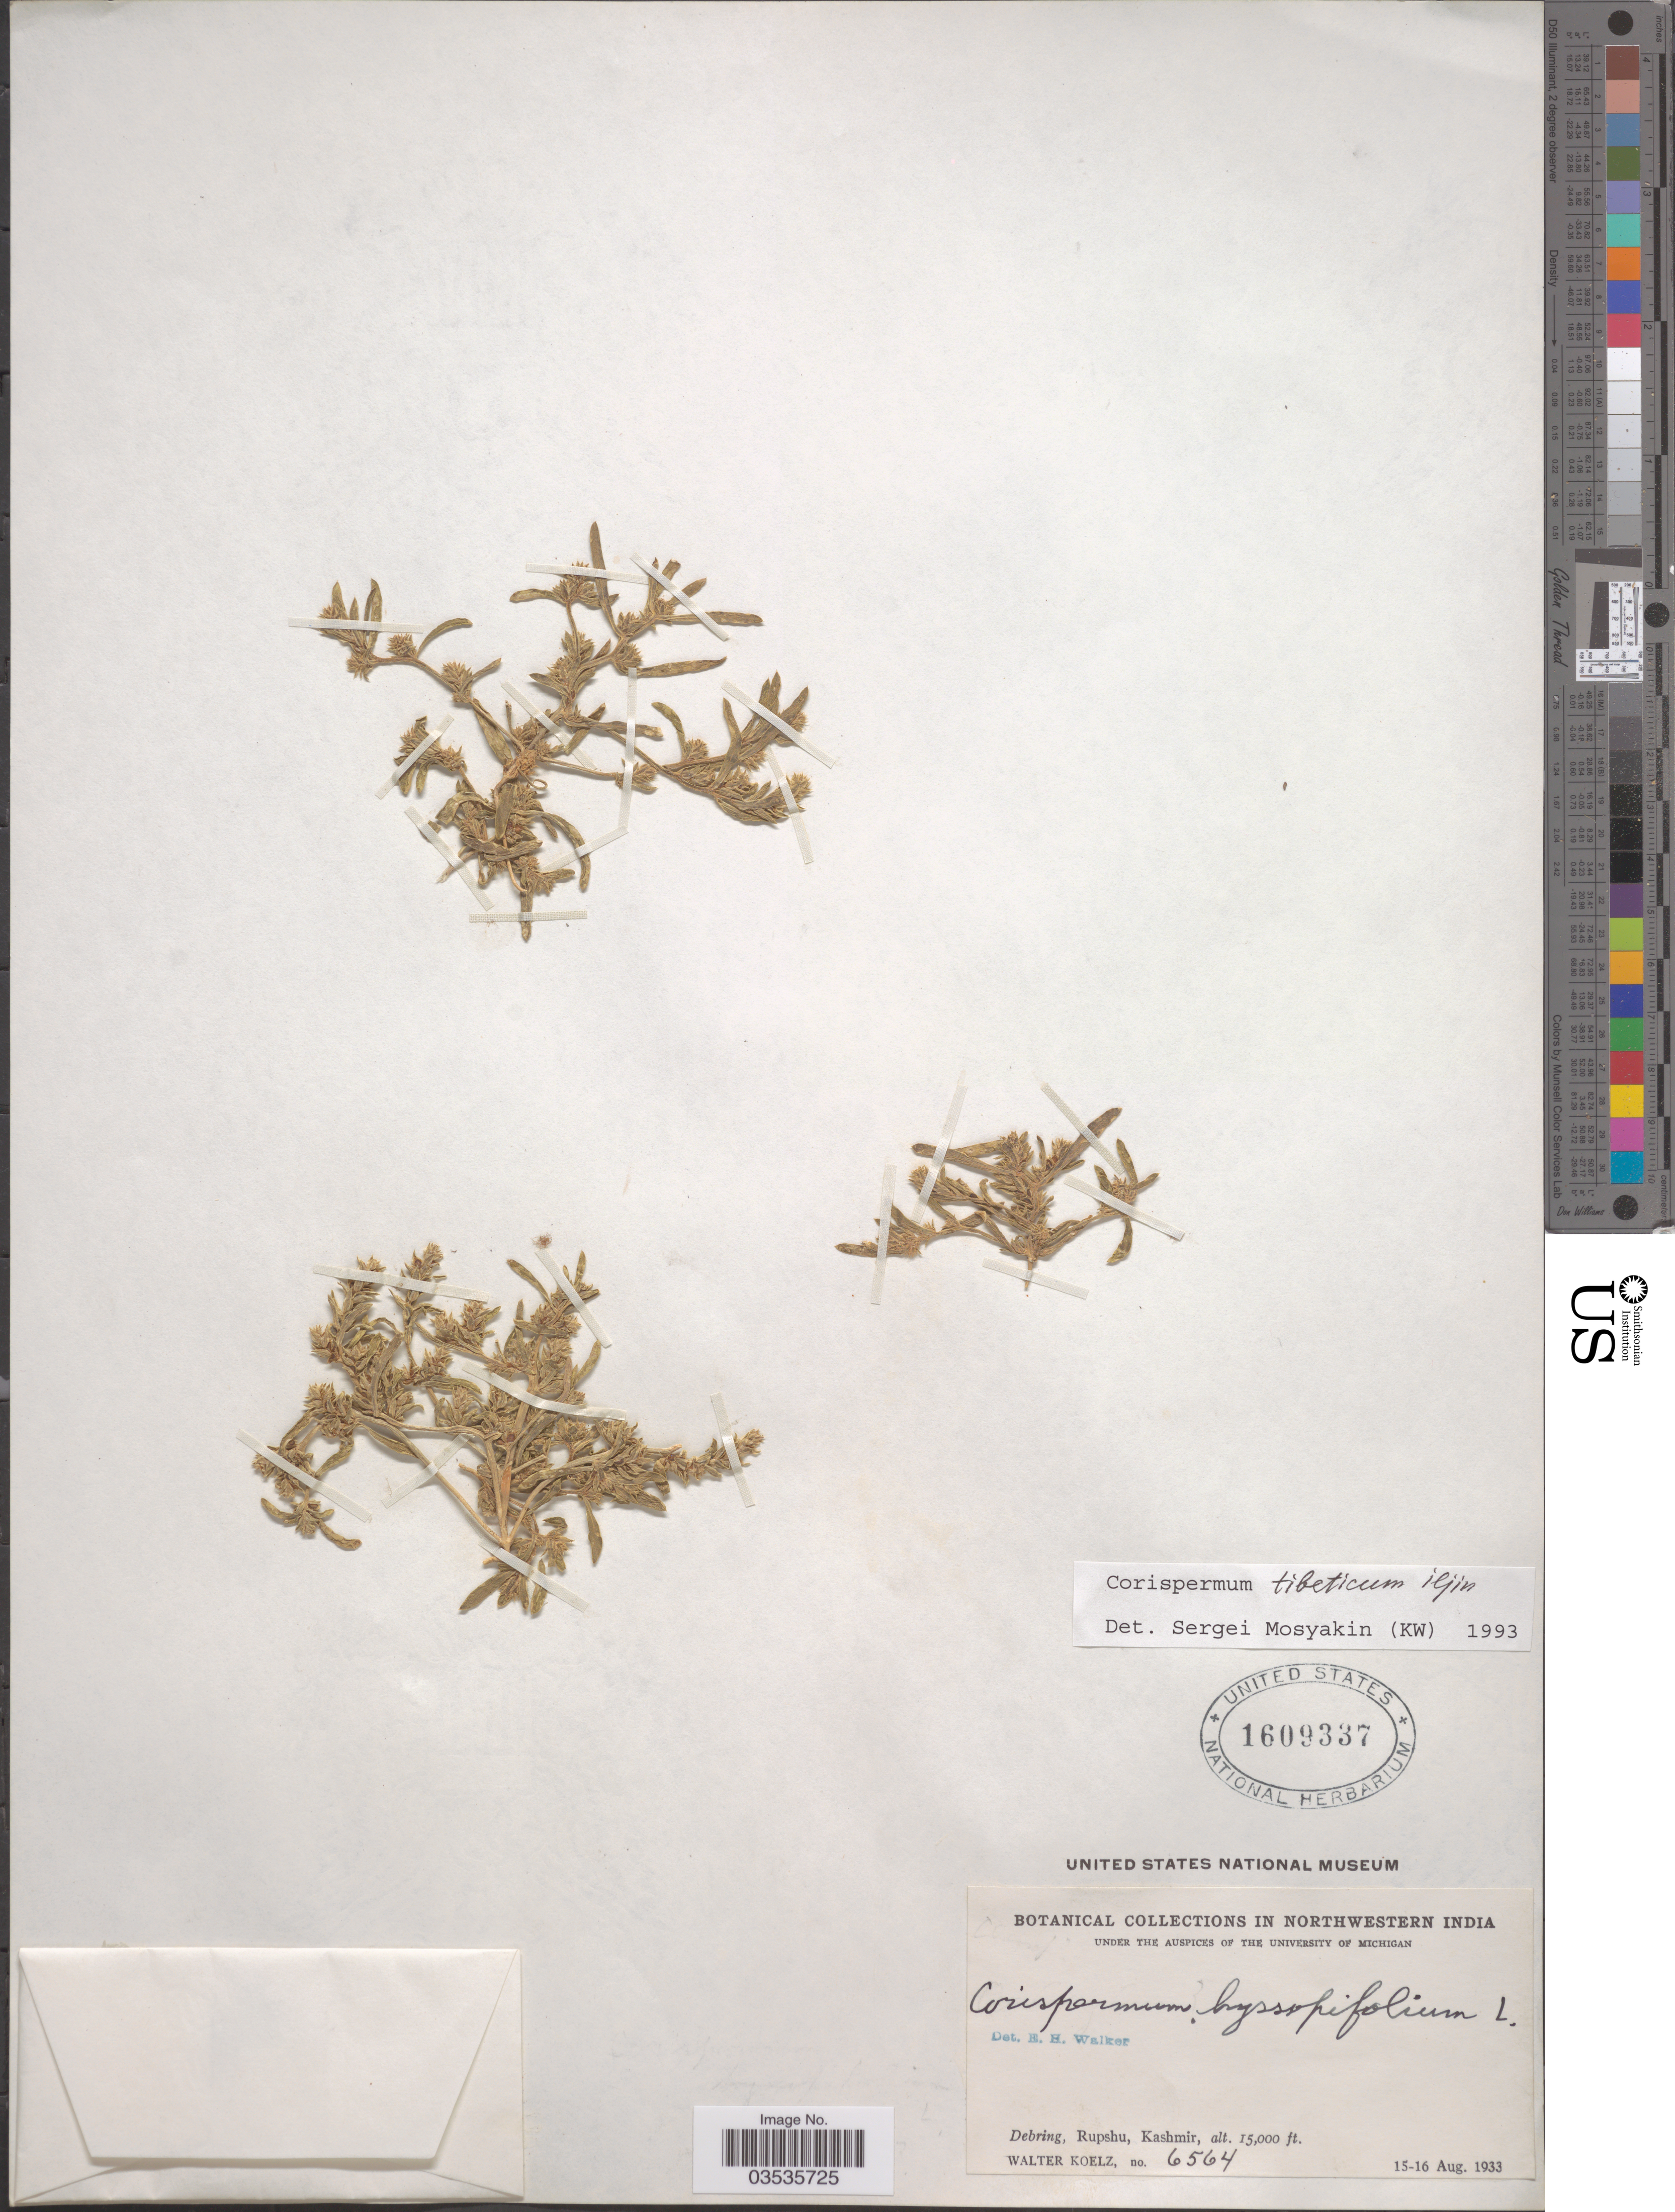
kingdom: Plantae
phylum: Tracheophyta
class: Magnoliopsida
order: Caryophyllales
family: Amaranthaceae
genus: Corispermum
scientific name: Corispermum tibeticum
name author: Iljin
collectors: W. N. Koelz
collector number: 6564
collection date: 1933-08-15/1933-08-16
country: India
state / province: Jammu and Kashmir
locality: Northwestern India. Debring, Rupshu, Kashmir.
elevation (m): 4572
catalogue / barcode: US 1609337